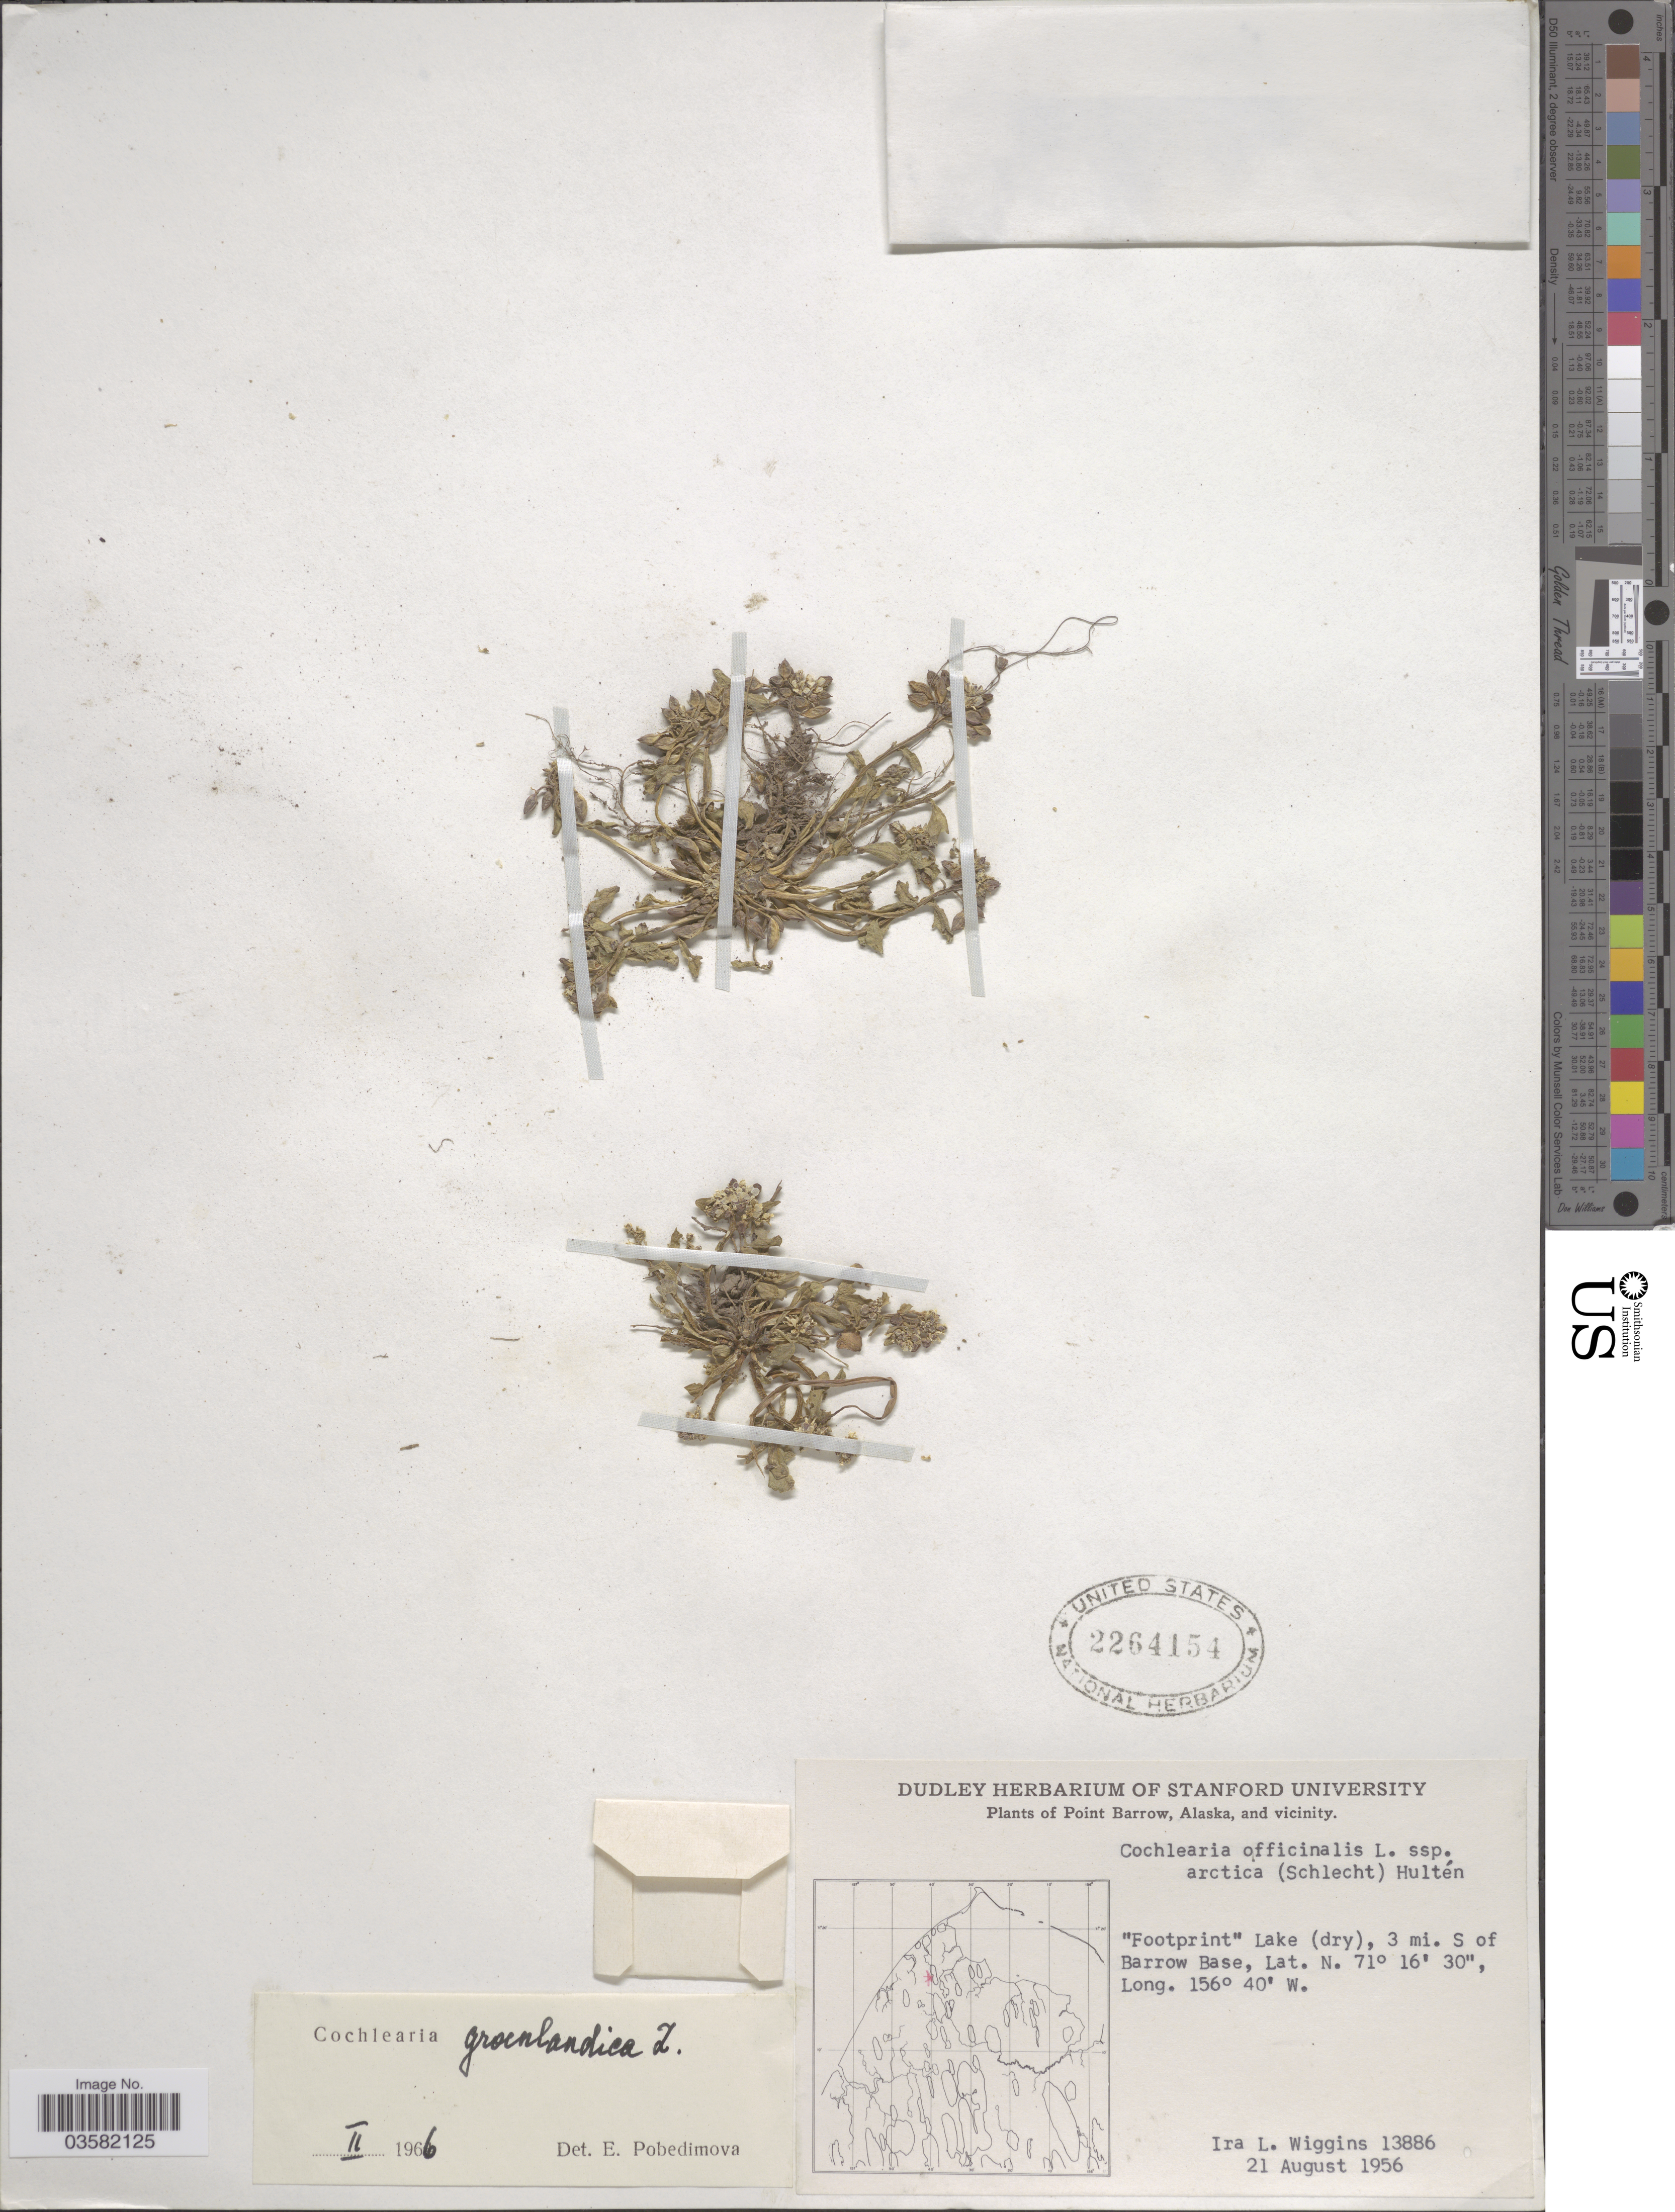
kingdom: Plantae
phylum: Tracheophyta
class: Magnoliopsida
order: Brassicales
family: Brassicaceae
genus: Cochlearia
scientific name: Cochlearia groenlandica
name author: L.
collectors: I. L. Wiggins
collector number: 13886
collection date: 1956-08-21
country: United States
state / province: Alaska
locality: Point Barrow, Alaska, and vicinity. "Footprint" Lake, 3 mi. S of Barrow Base.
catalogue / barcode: US 2264154